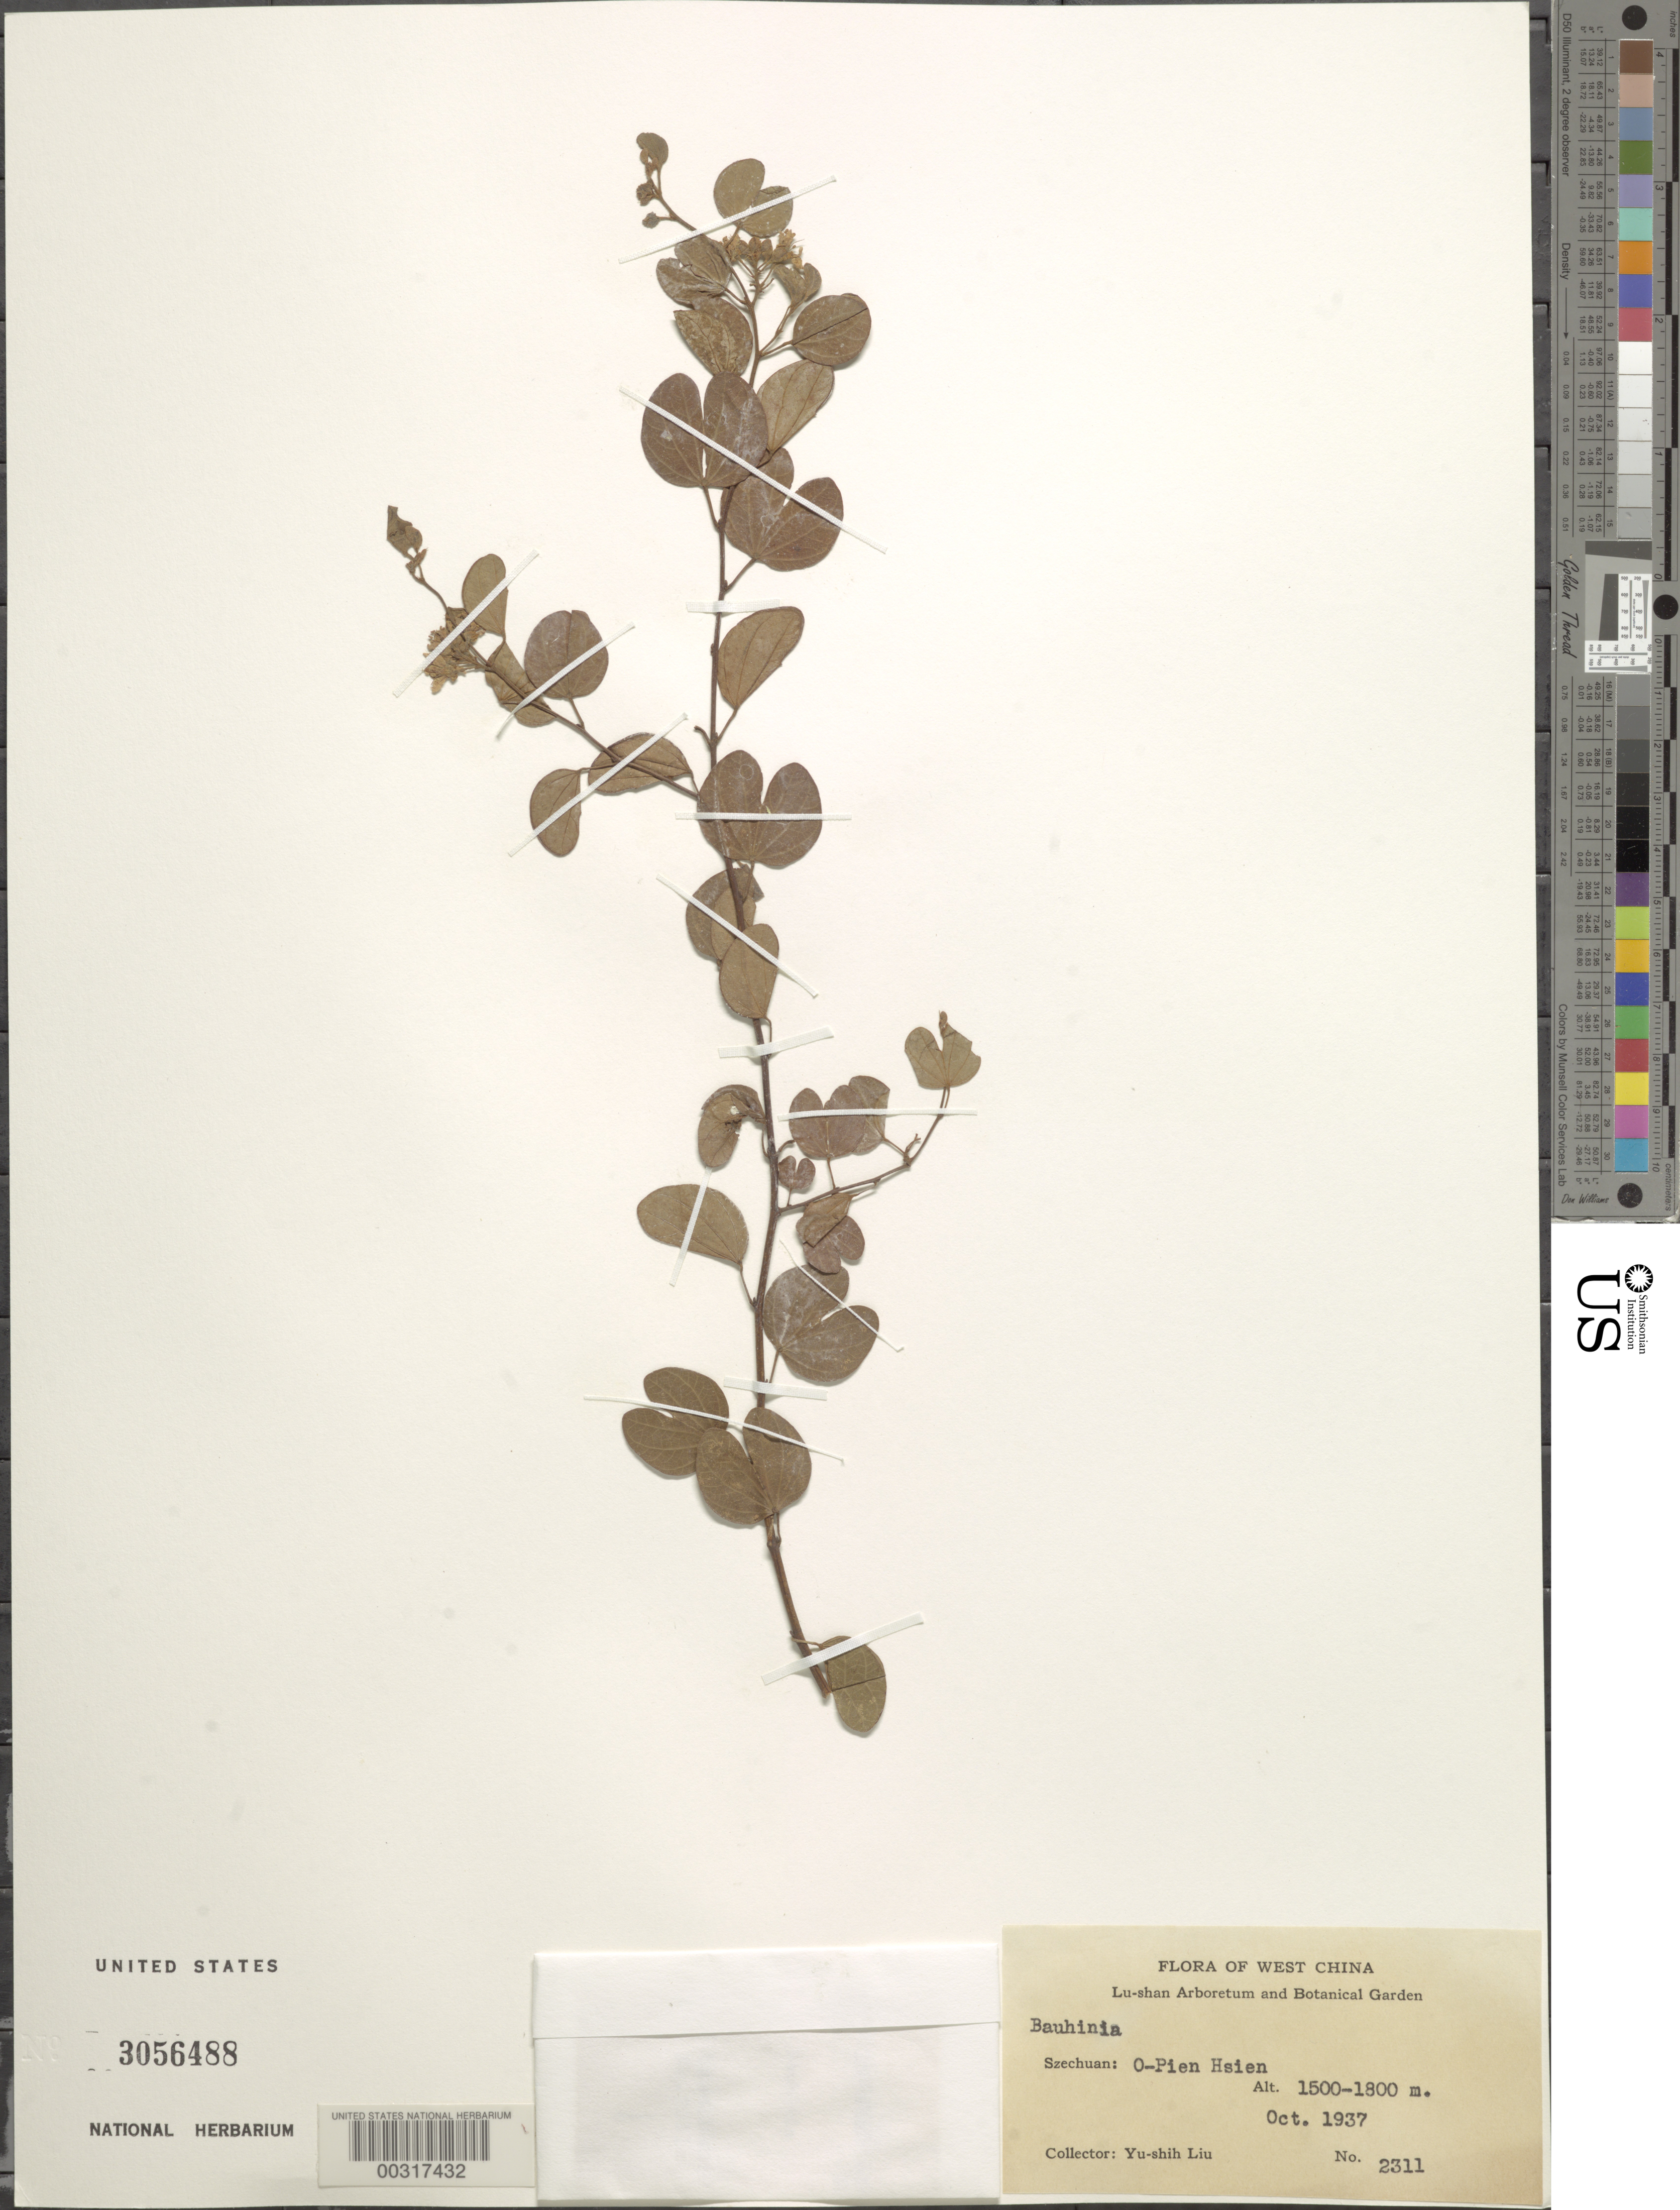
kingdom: Plantae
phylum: Tracheophyta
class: Magnoliopsida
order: Fabales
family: Fabaceae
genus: Phanera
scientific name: Phanera sp.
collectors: Y.-S. Liu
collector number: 2311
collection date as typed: Oct 1937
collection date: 1937-10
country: China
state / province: Sichuan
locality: O-pien hsien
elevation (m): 1500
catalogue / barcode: US 3056488